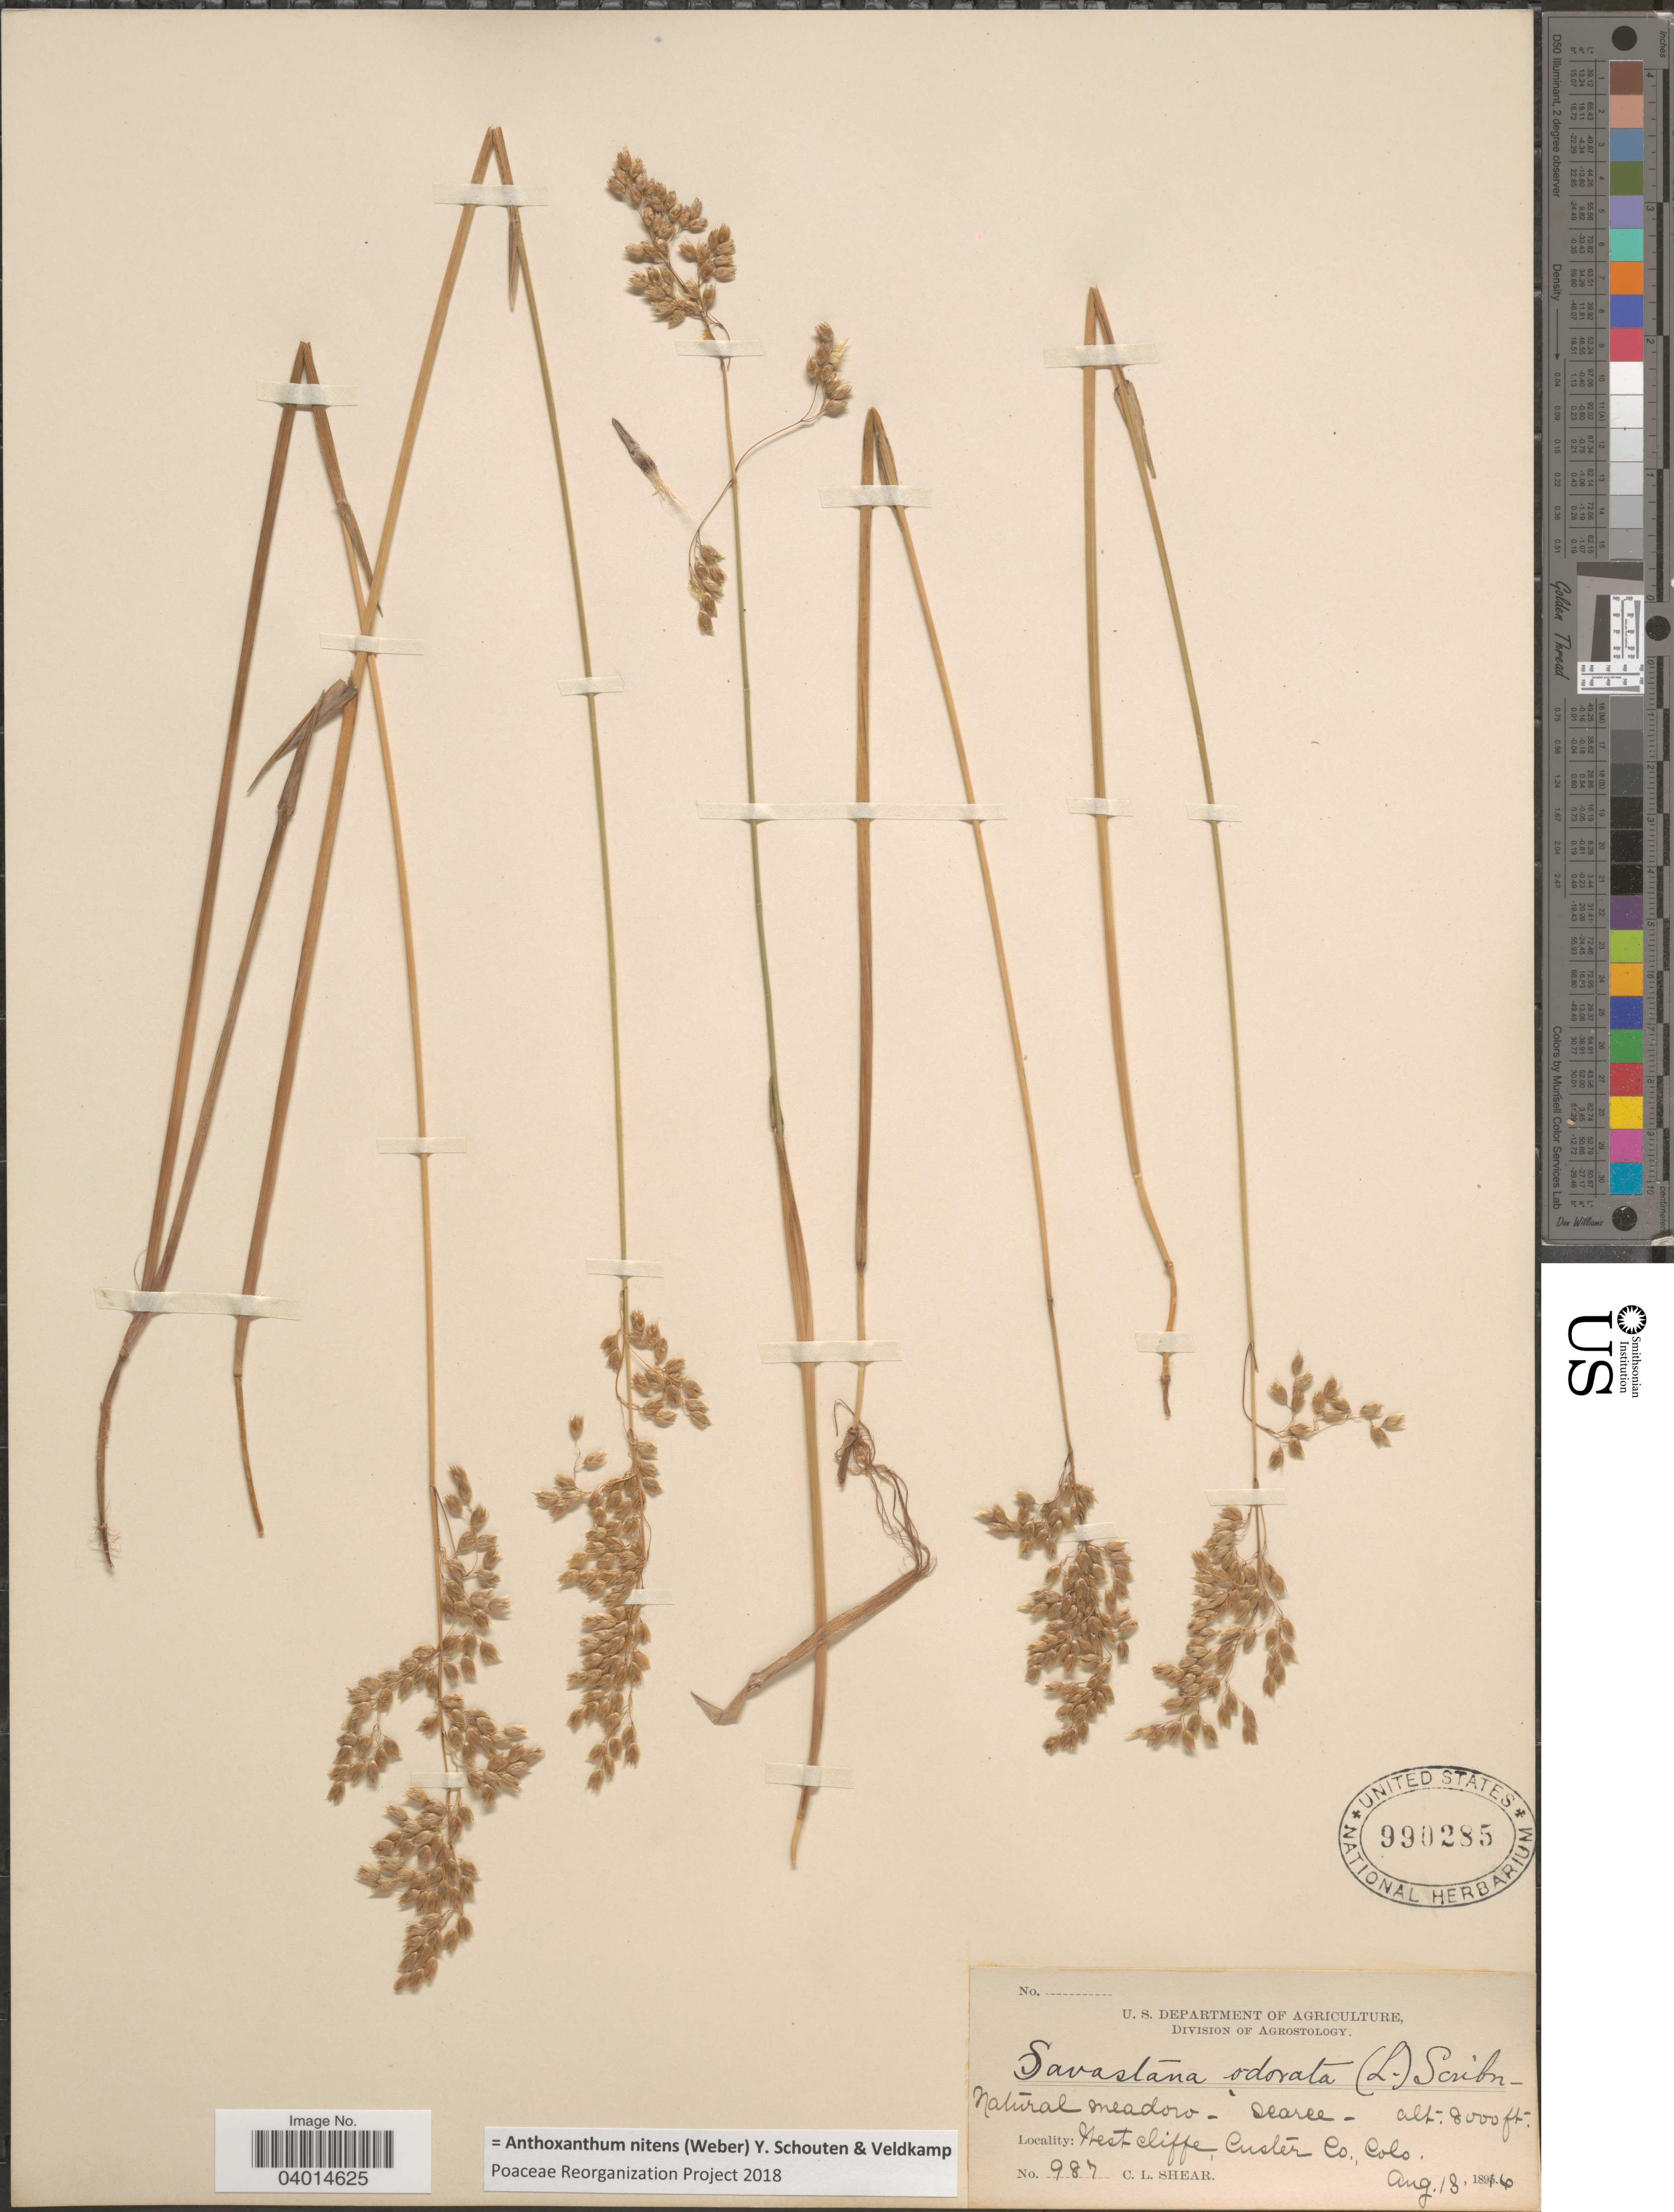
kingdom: Plantae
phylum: Tracheophyta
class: Liliopsida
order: Poales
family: Poaceae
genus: Anthoxanthum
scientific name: Anthoxanthum nitens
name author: (G.H. Weber) R.T.A. Schouten & Veldkamp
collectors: C. L. Shear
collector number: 987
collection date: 1896-08-13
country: United States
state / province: Colorado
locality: West Cliff, Custer Co.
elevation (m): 2438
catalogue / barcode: US 990285